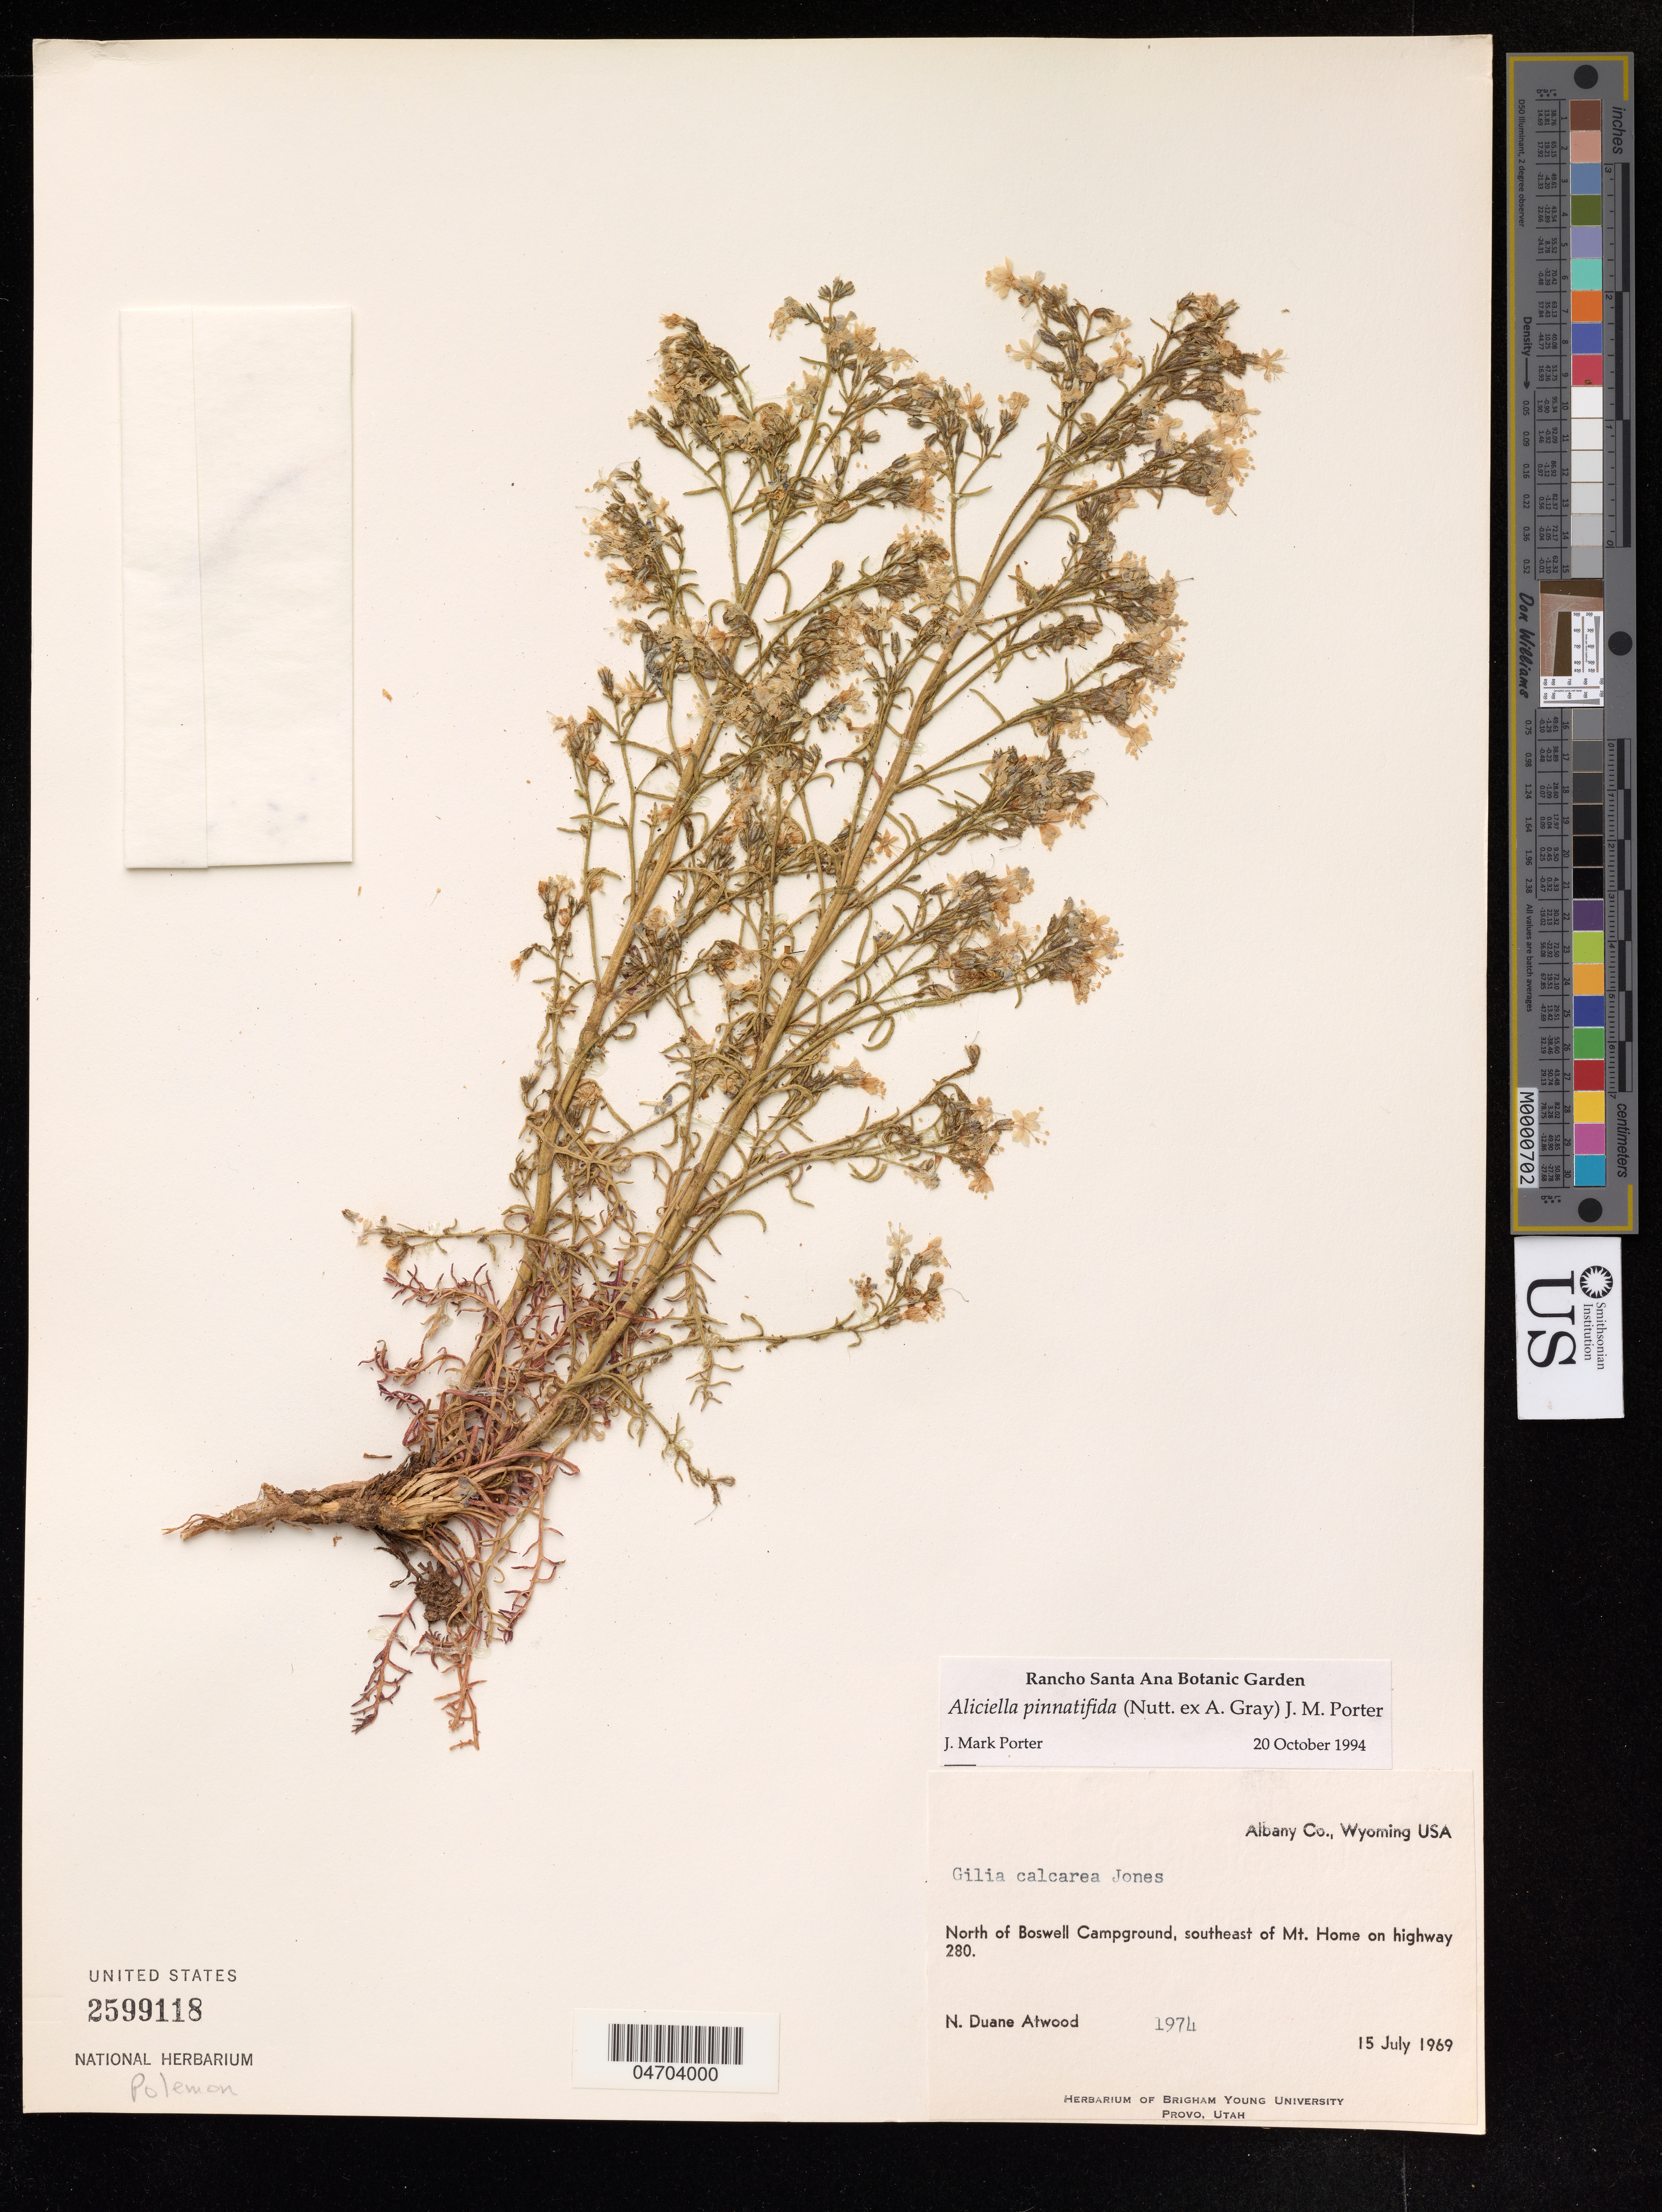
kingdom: Plantae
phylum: Tracheophyta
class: Magnoliopsida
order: Ericales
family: Polemoniaceae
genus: Aliciella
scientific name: Aliciella pinnatifida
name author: (Nutt. ex A. Gray) J.M. Porter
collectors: N. Atwood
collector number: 1974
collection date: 1969-07-15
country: United States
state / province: Wyoming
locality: Albany Co., North of Boswell Campground, southeast of Mt. Home on highway 280.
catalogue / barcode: US 2599118